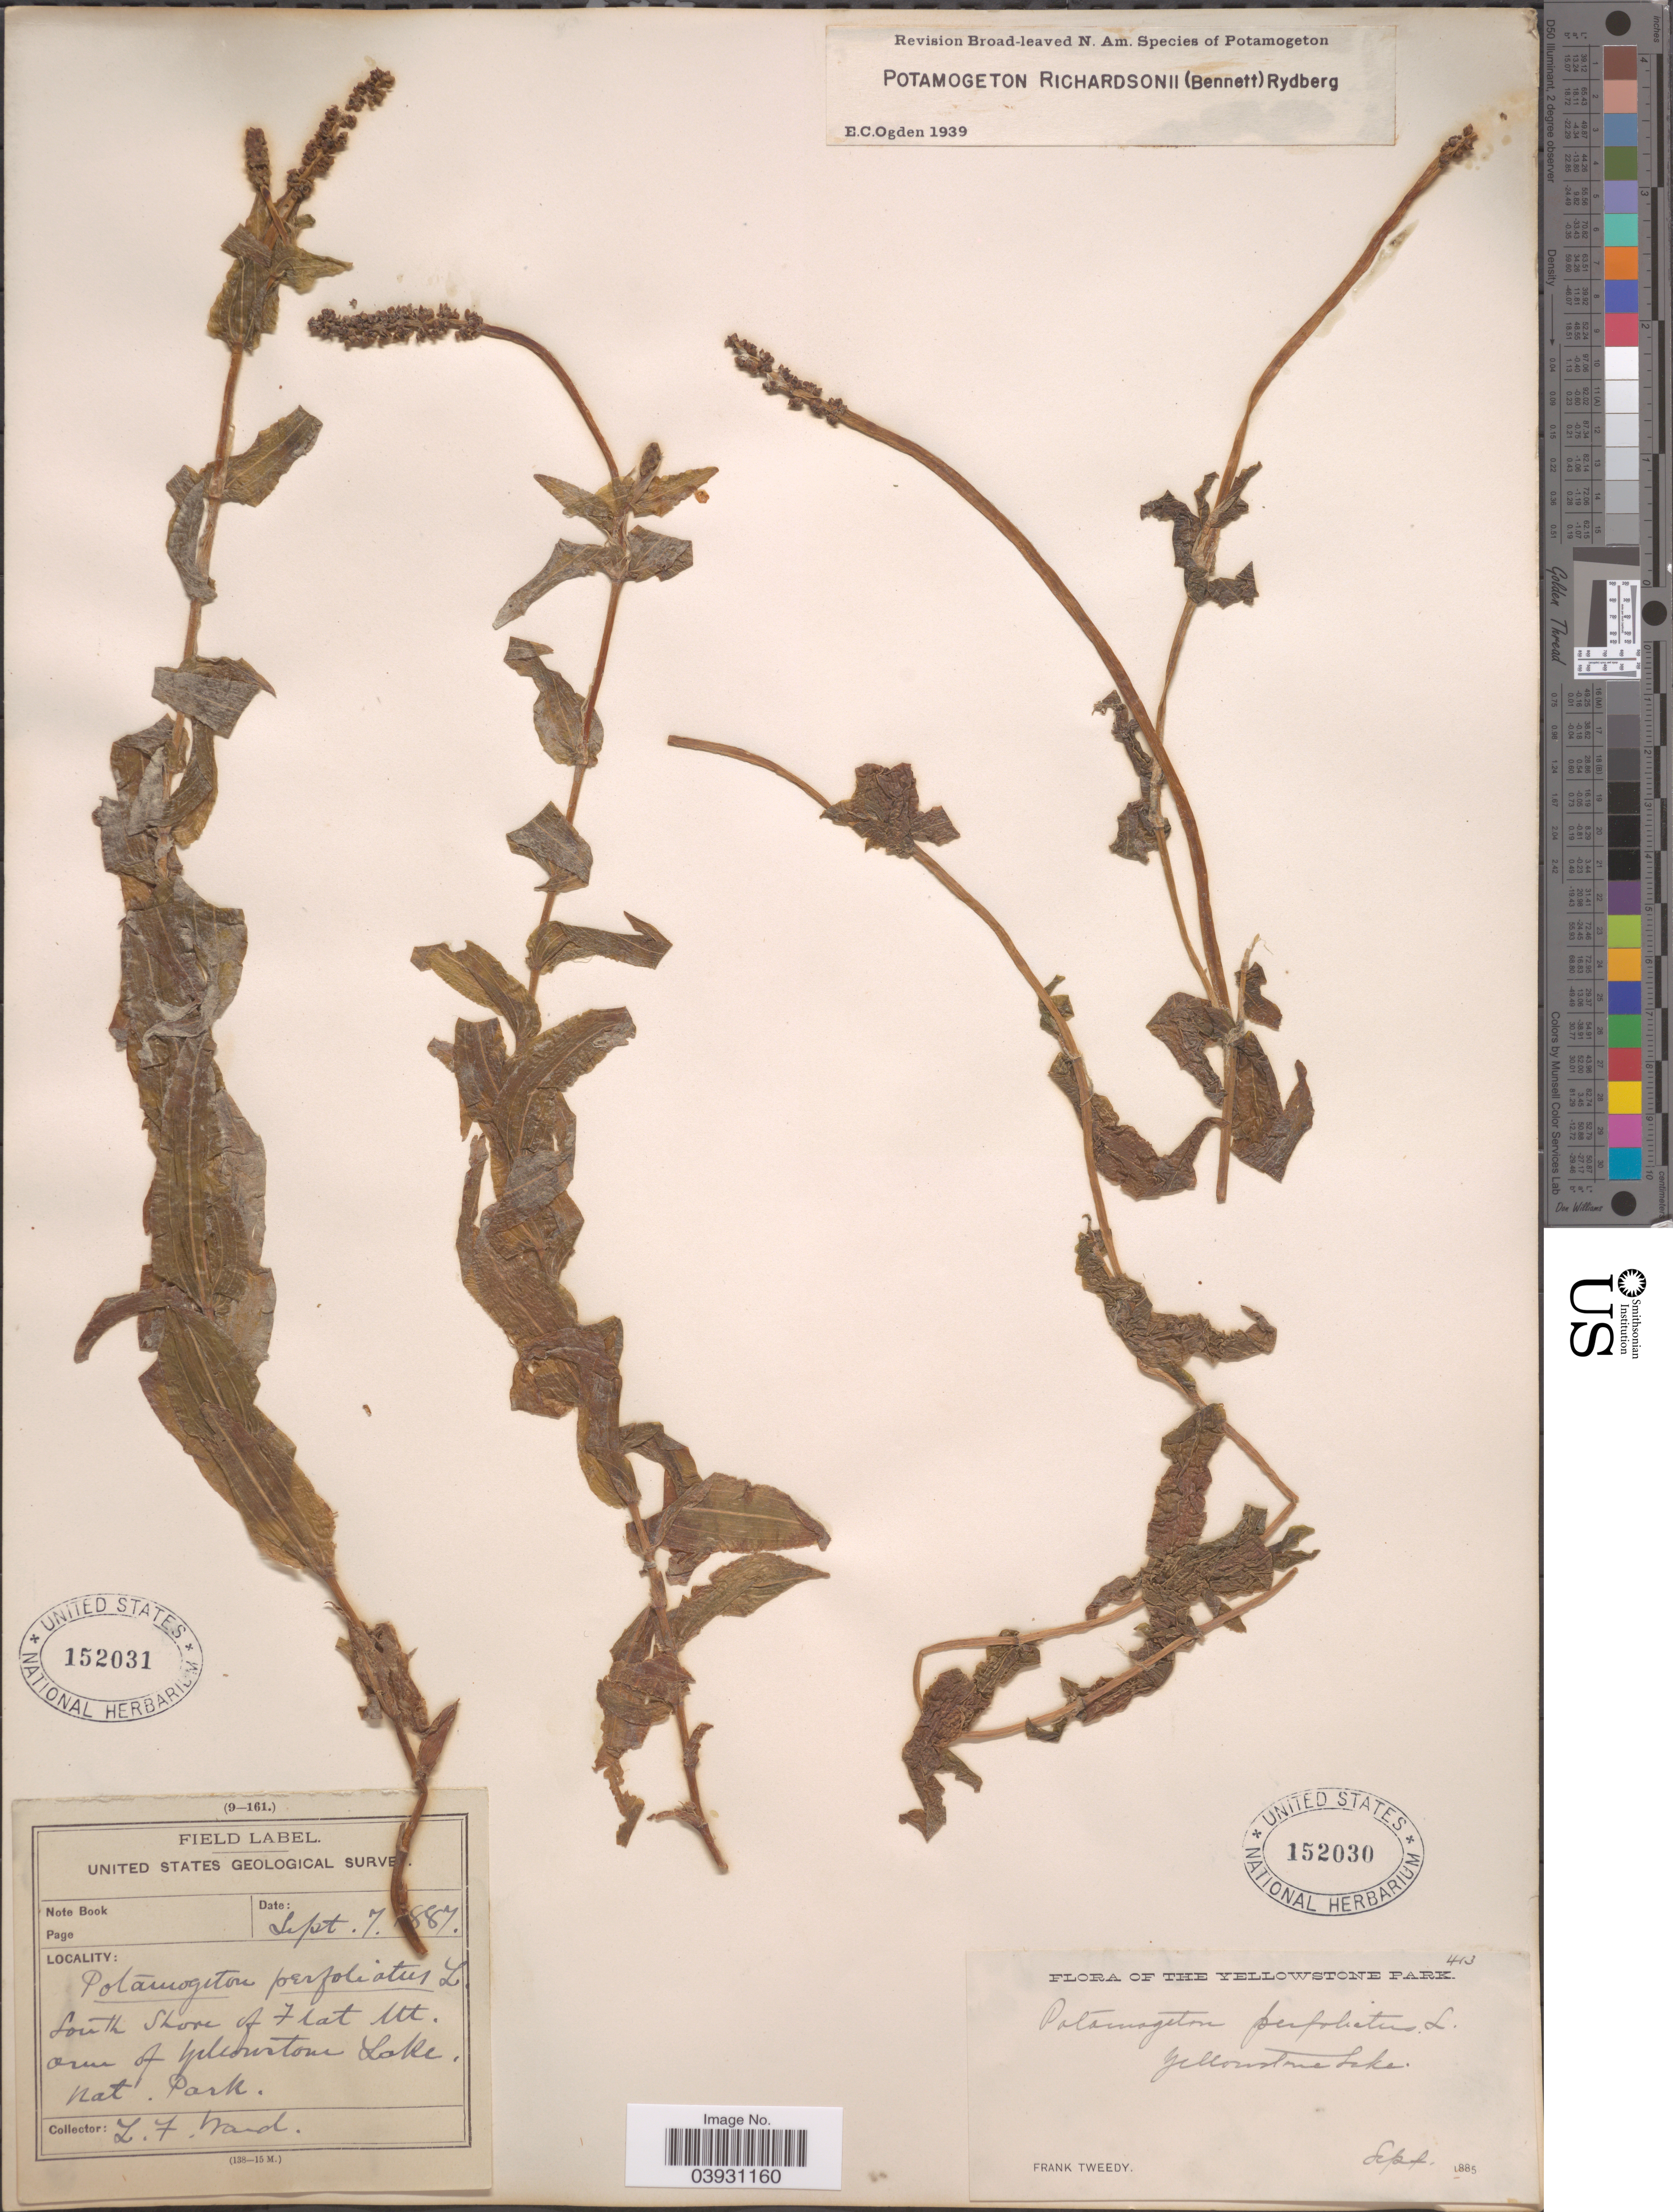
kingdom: Plantae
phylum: Tracheophyta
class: Liliopsida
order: Alismatales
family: Potamogetonaceae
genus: Potamogeton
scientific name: Potamogeton richardsonii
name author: (A.W. Benn.) Rydb.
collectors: F. Tweedy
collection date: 1885-09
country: United States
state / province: Wyoming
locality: The yellowstone Park. Yellowstone Lake.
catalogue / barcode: US 152030-2